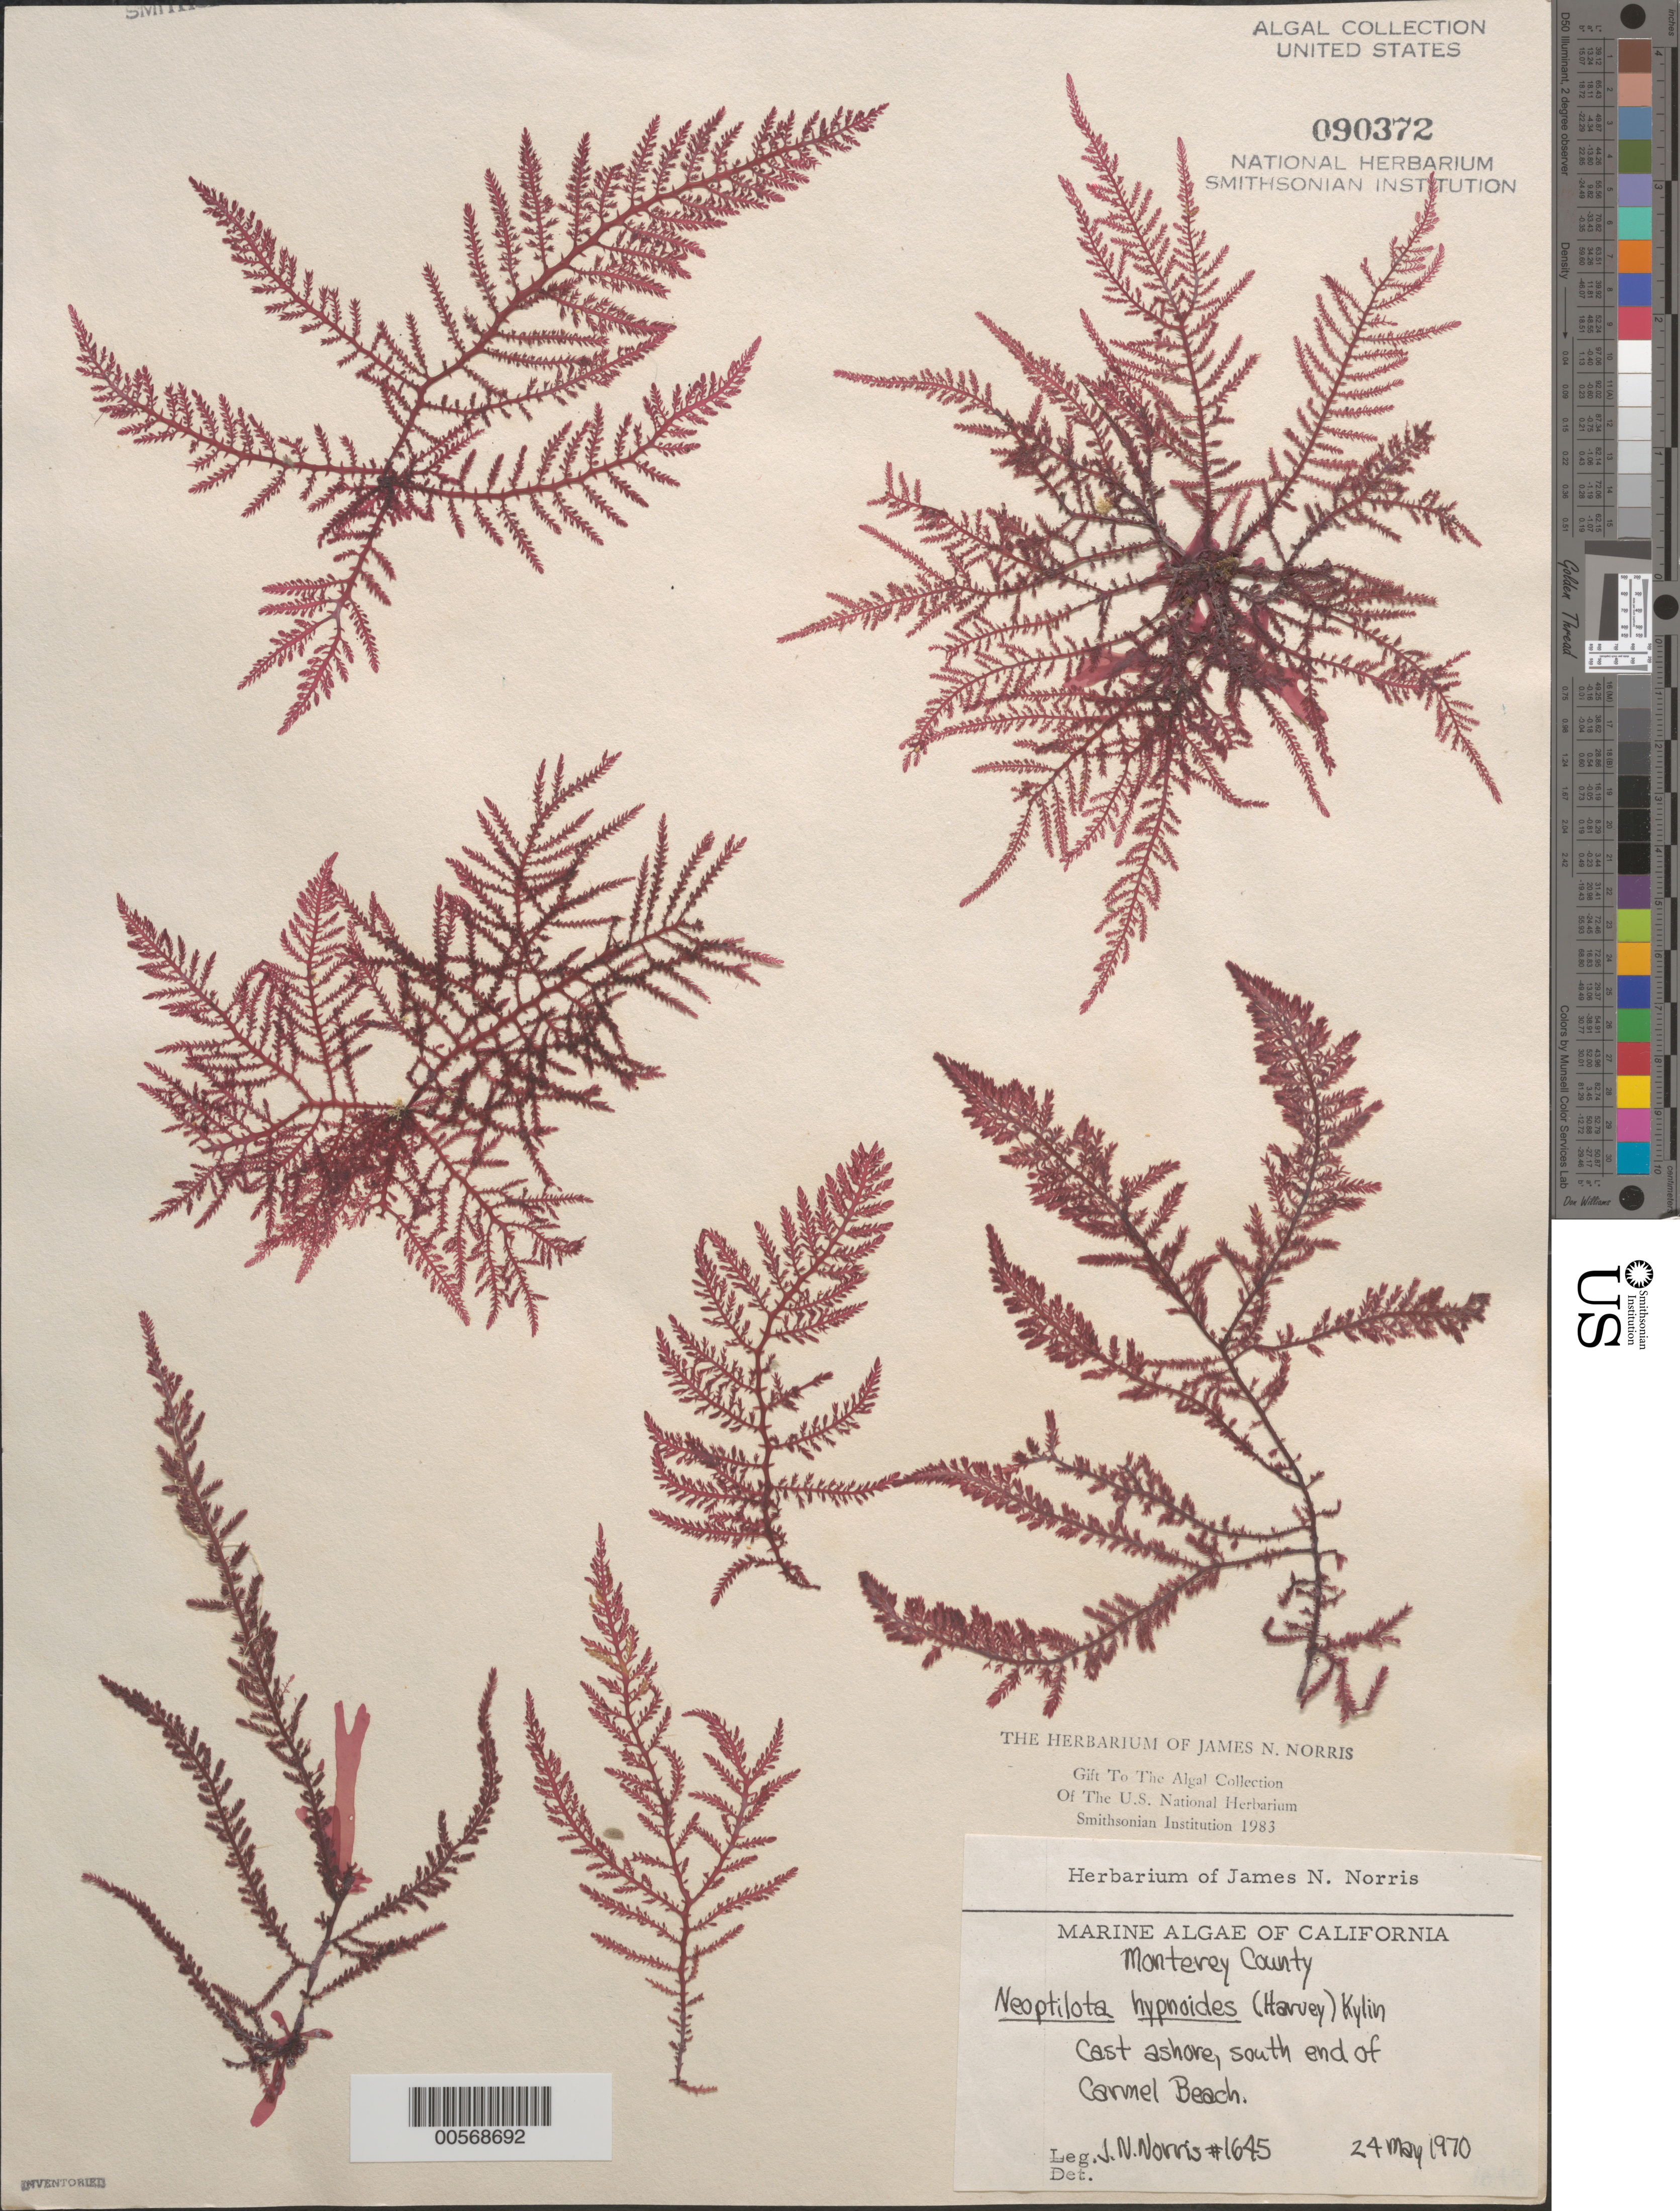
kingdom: Plantae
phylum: Rhodophyta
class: Florideophyceae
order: Ceramiales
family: Wrangeliaceae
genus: Ptilota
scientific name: Ptilota hypnoides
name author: Harv. in Hook. & Arn.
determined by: Algae name updating Project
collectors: J. N. Norris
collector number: JN-1645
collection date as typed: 24 May 1970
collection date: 1970-05-24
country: United States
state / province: California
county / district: Monterey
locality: Carmel Beach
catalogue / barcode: US 90372